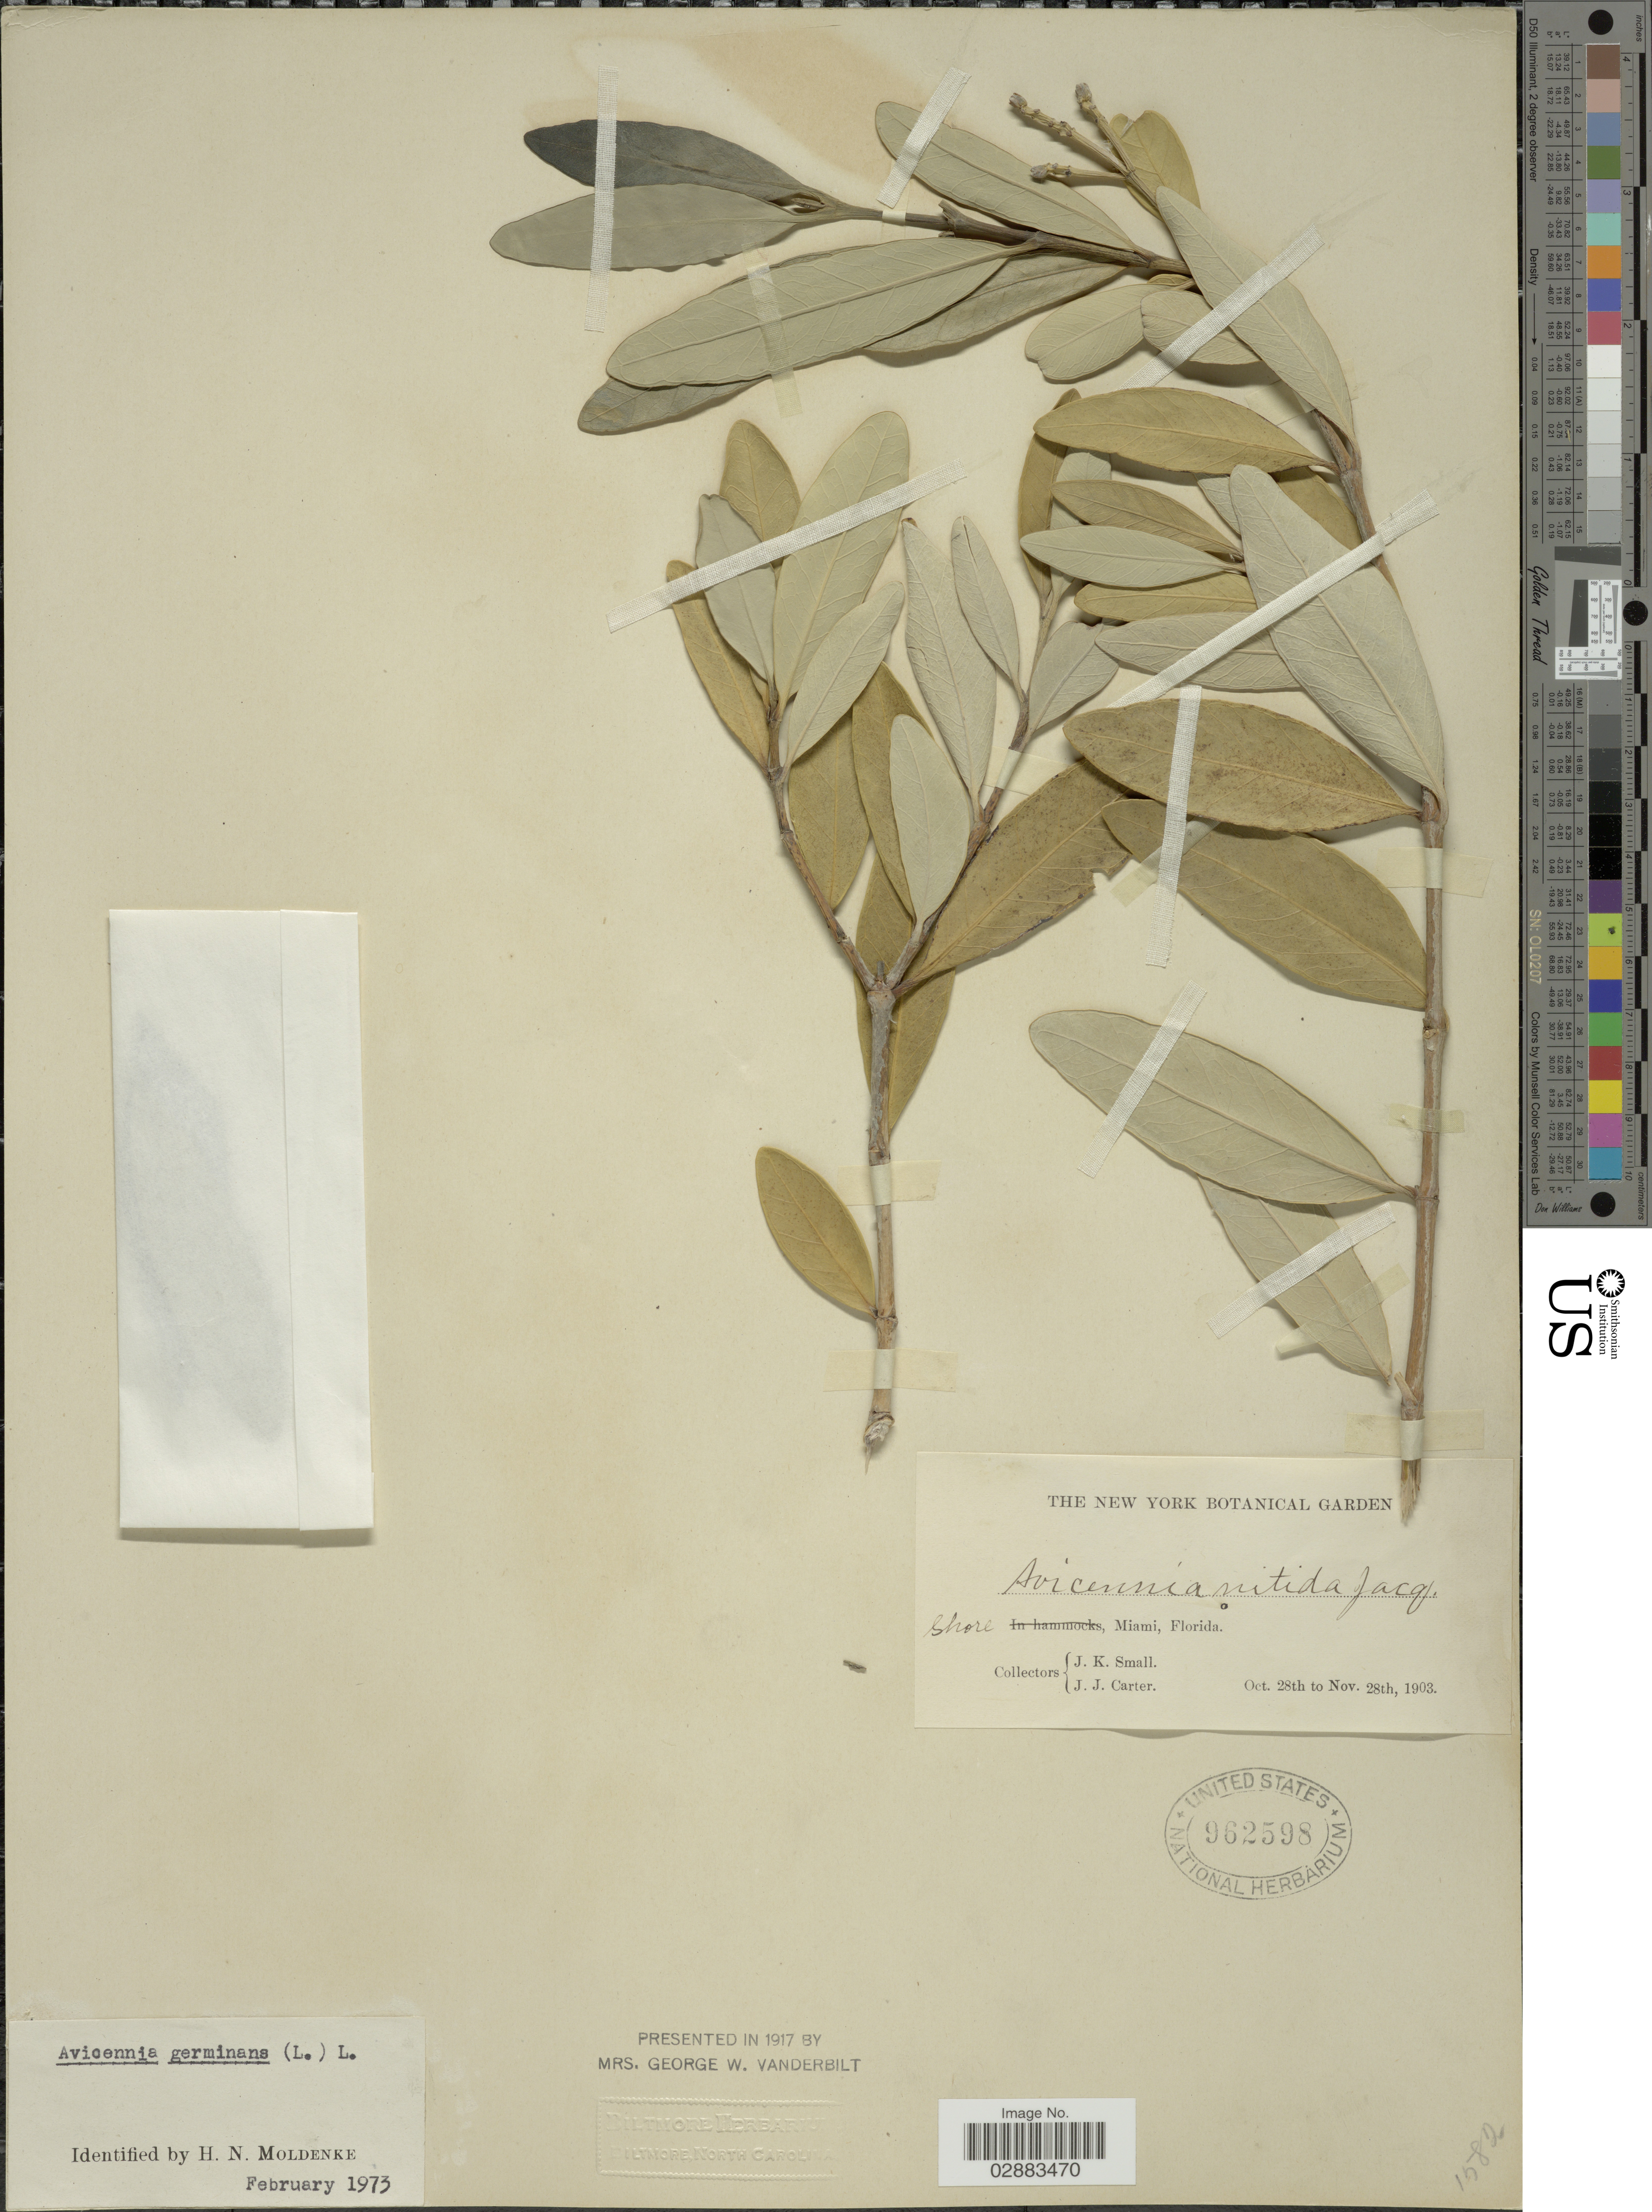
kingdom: Plantae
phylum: Tracheophyta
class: Magnoliopsida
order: Lamiales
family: Acanthaceae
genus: Avicennia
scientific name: Avicennia germinans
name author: (L.) L.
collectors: J. K. Small & J. Carter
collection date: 1903-10-28/1903-11-28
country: United States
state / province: Florida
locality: Shore, Miami.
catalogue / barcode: US 962598